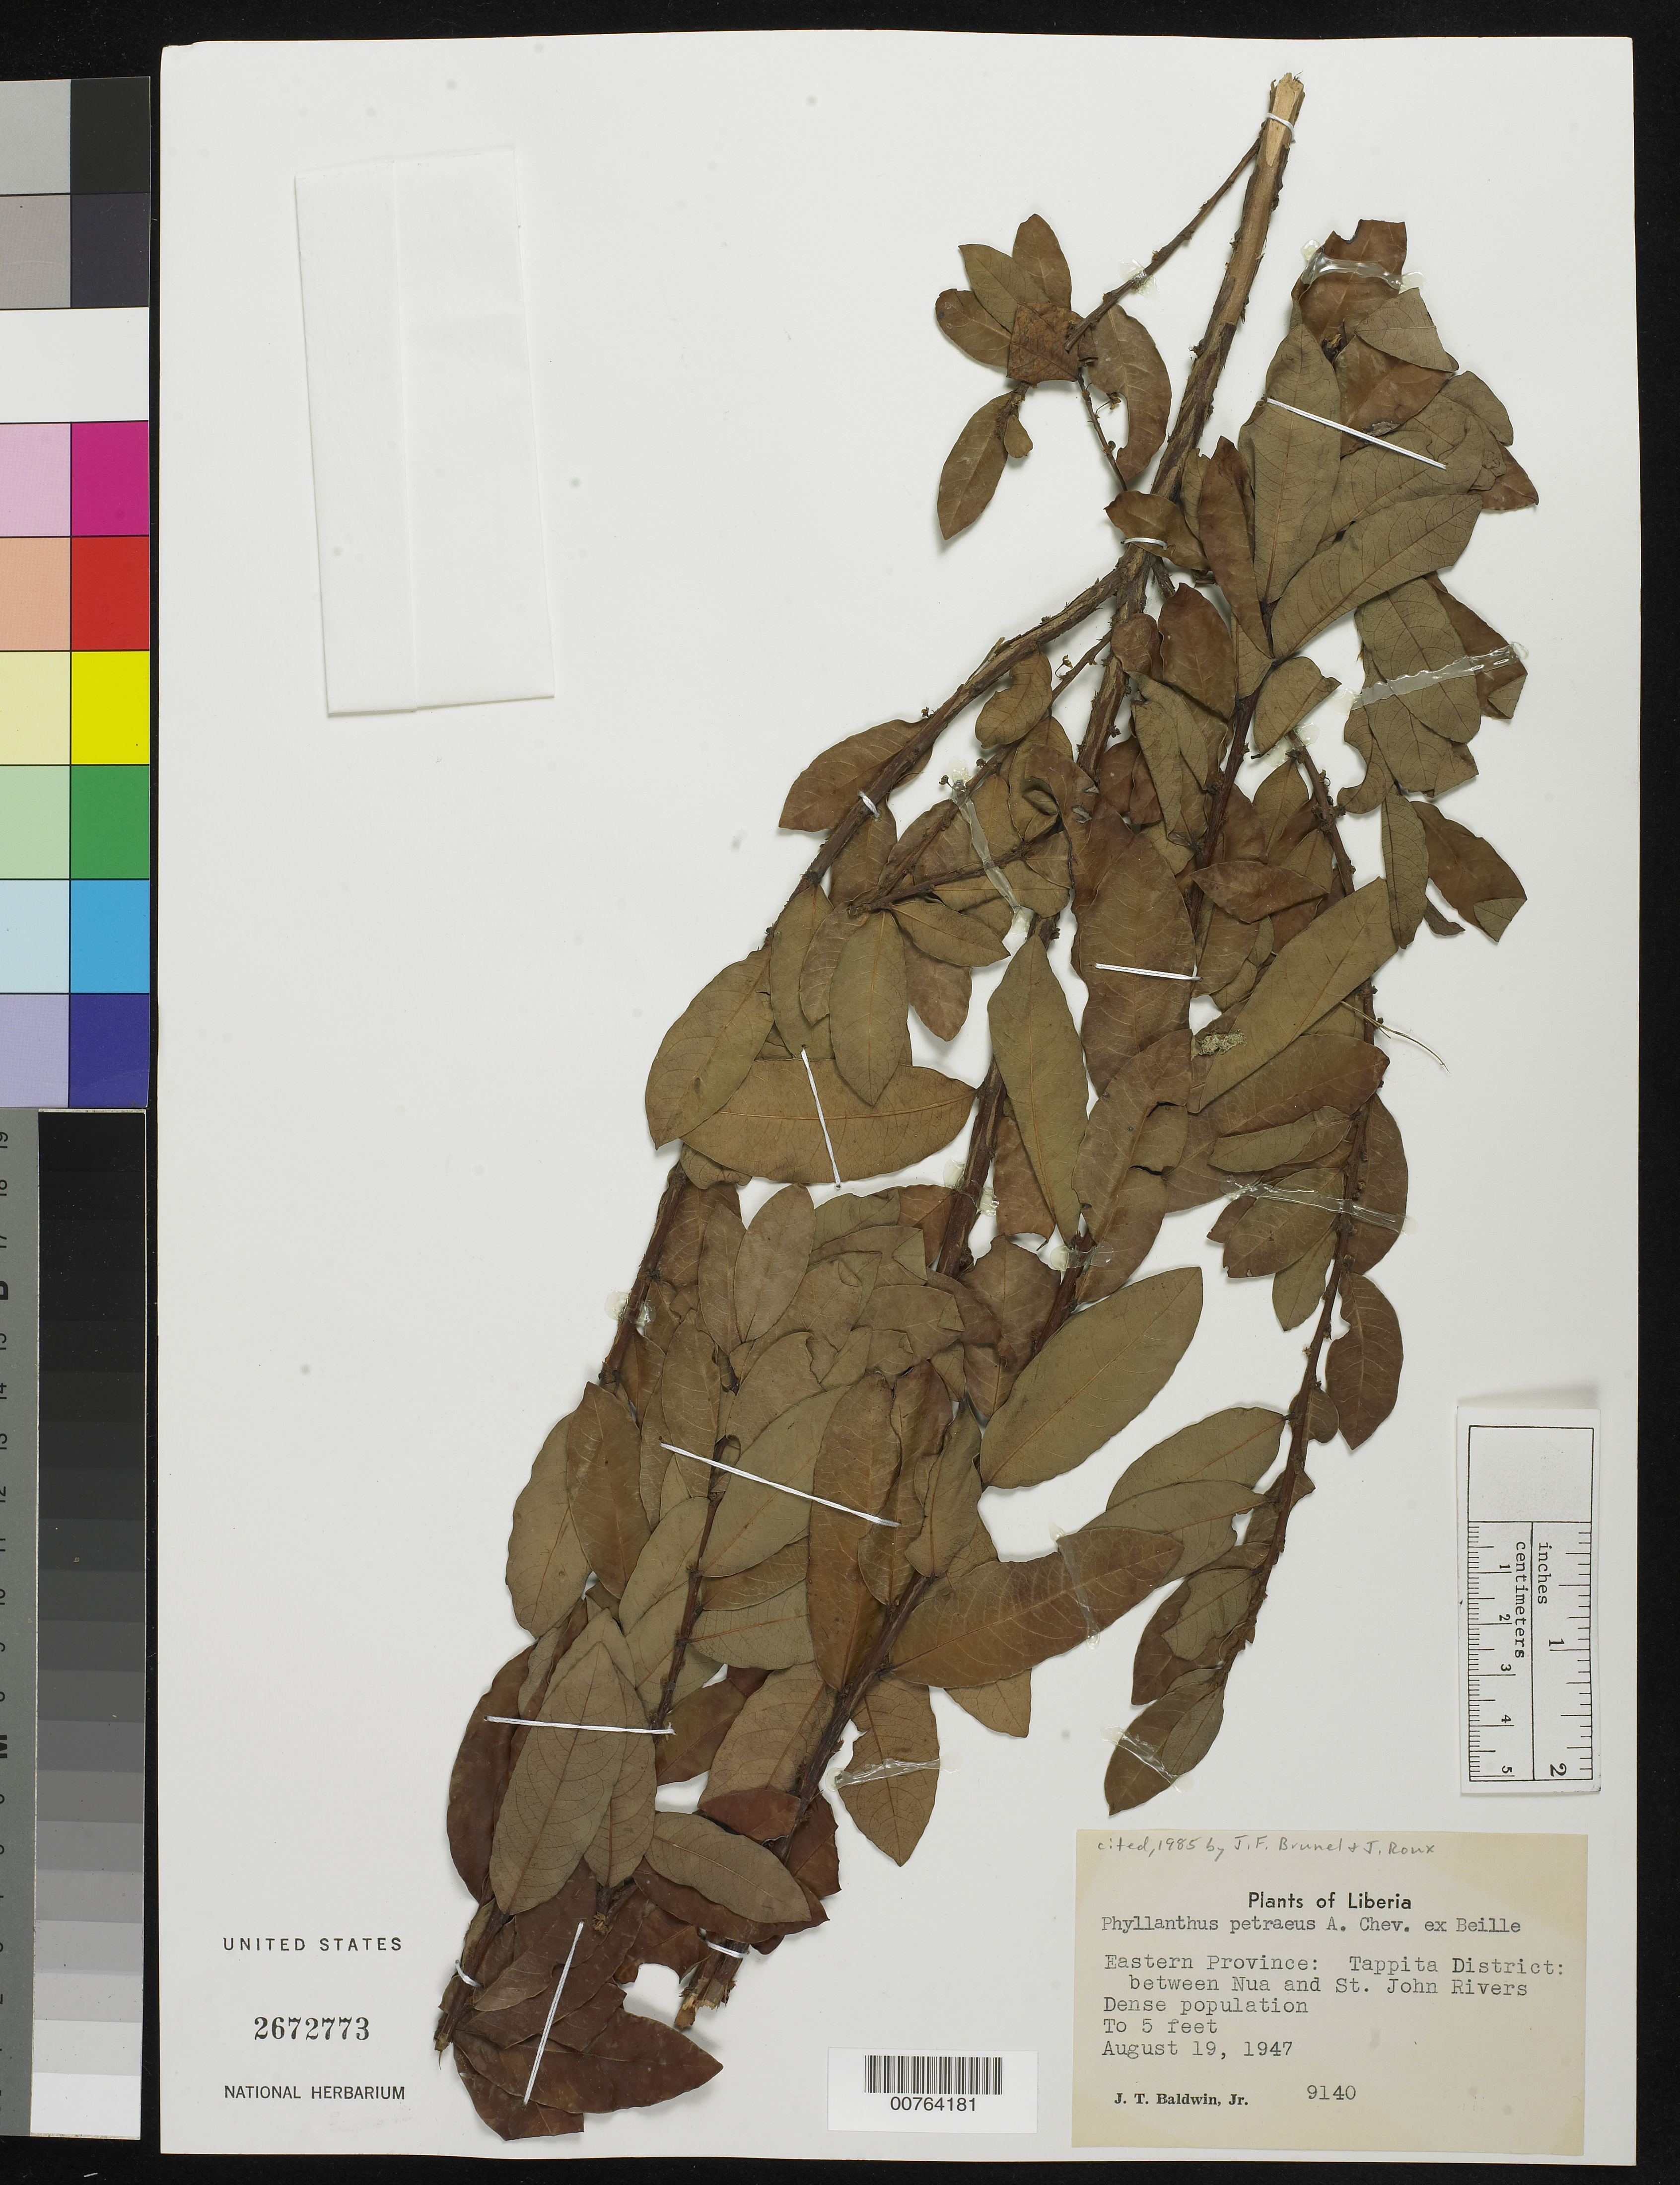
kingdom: Plantae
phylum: Tracheophyta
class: Magnoliopsida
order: Malpighiales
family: Phyllanthaceae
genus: Phyllanthus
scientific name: Phyllanthus petraeus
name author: A. Chev. & Beille ex Beille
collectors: J. T. Baldwin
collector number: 9140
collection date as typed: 19 Aug 1947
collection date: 1947-08-19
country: Liberia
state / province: Nimba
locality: Eastern Province: Tappita District, between Nua and St. John Rivers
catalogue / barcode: US 2672773